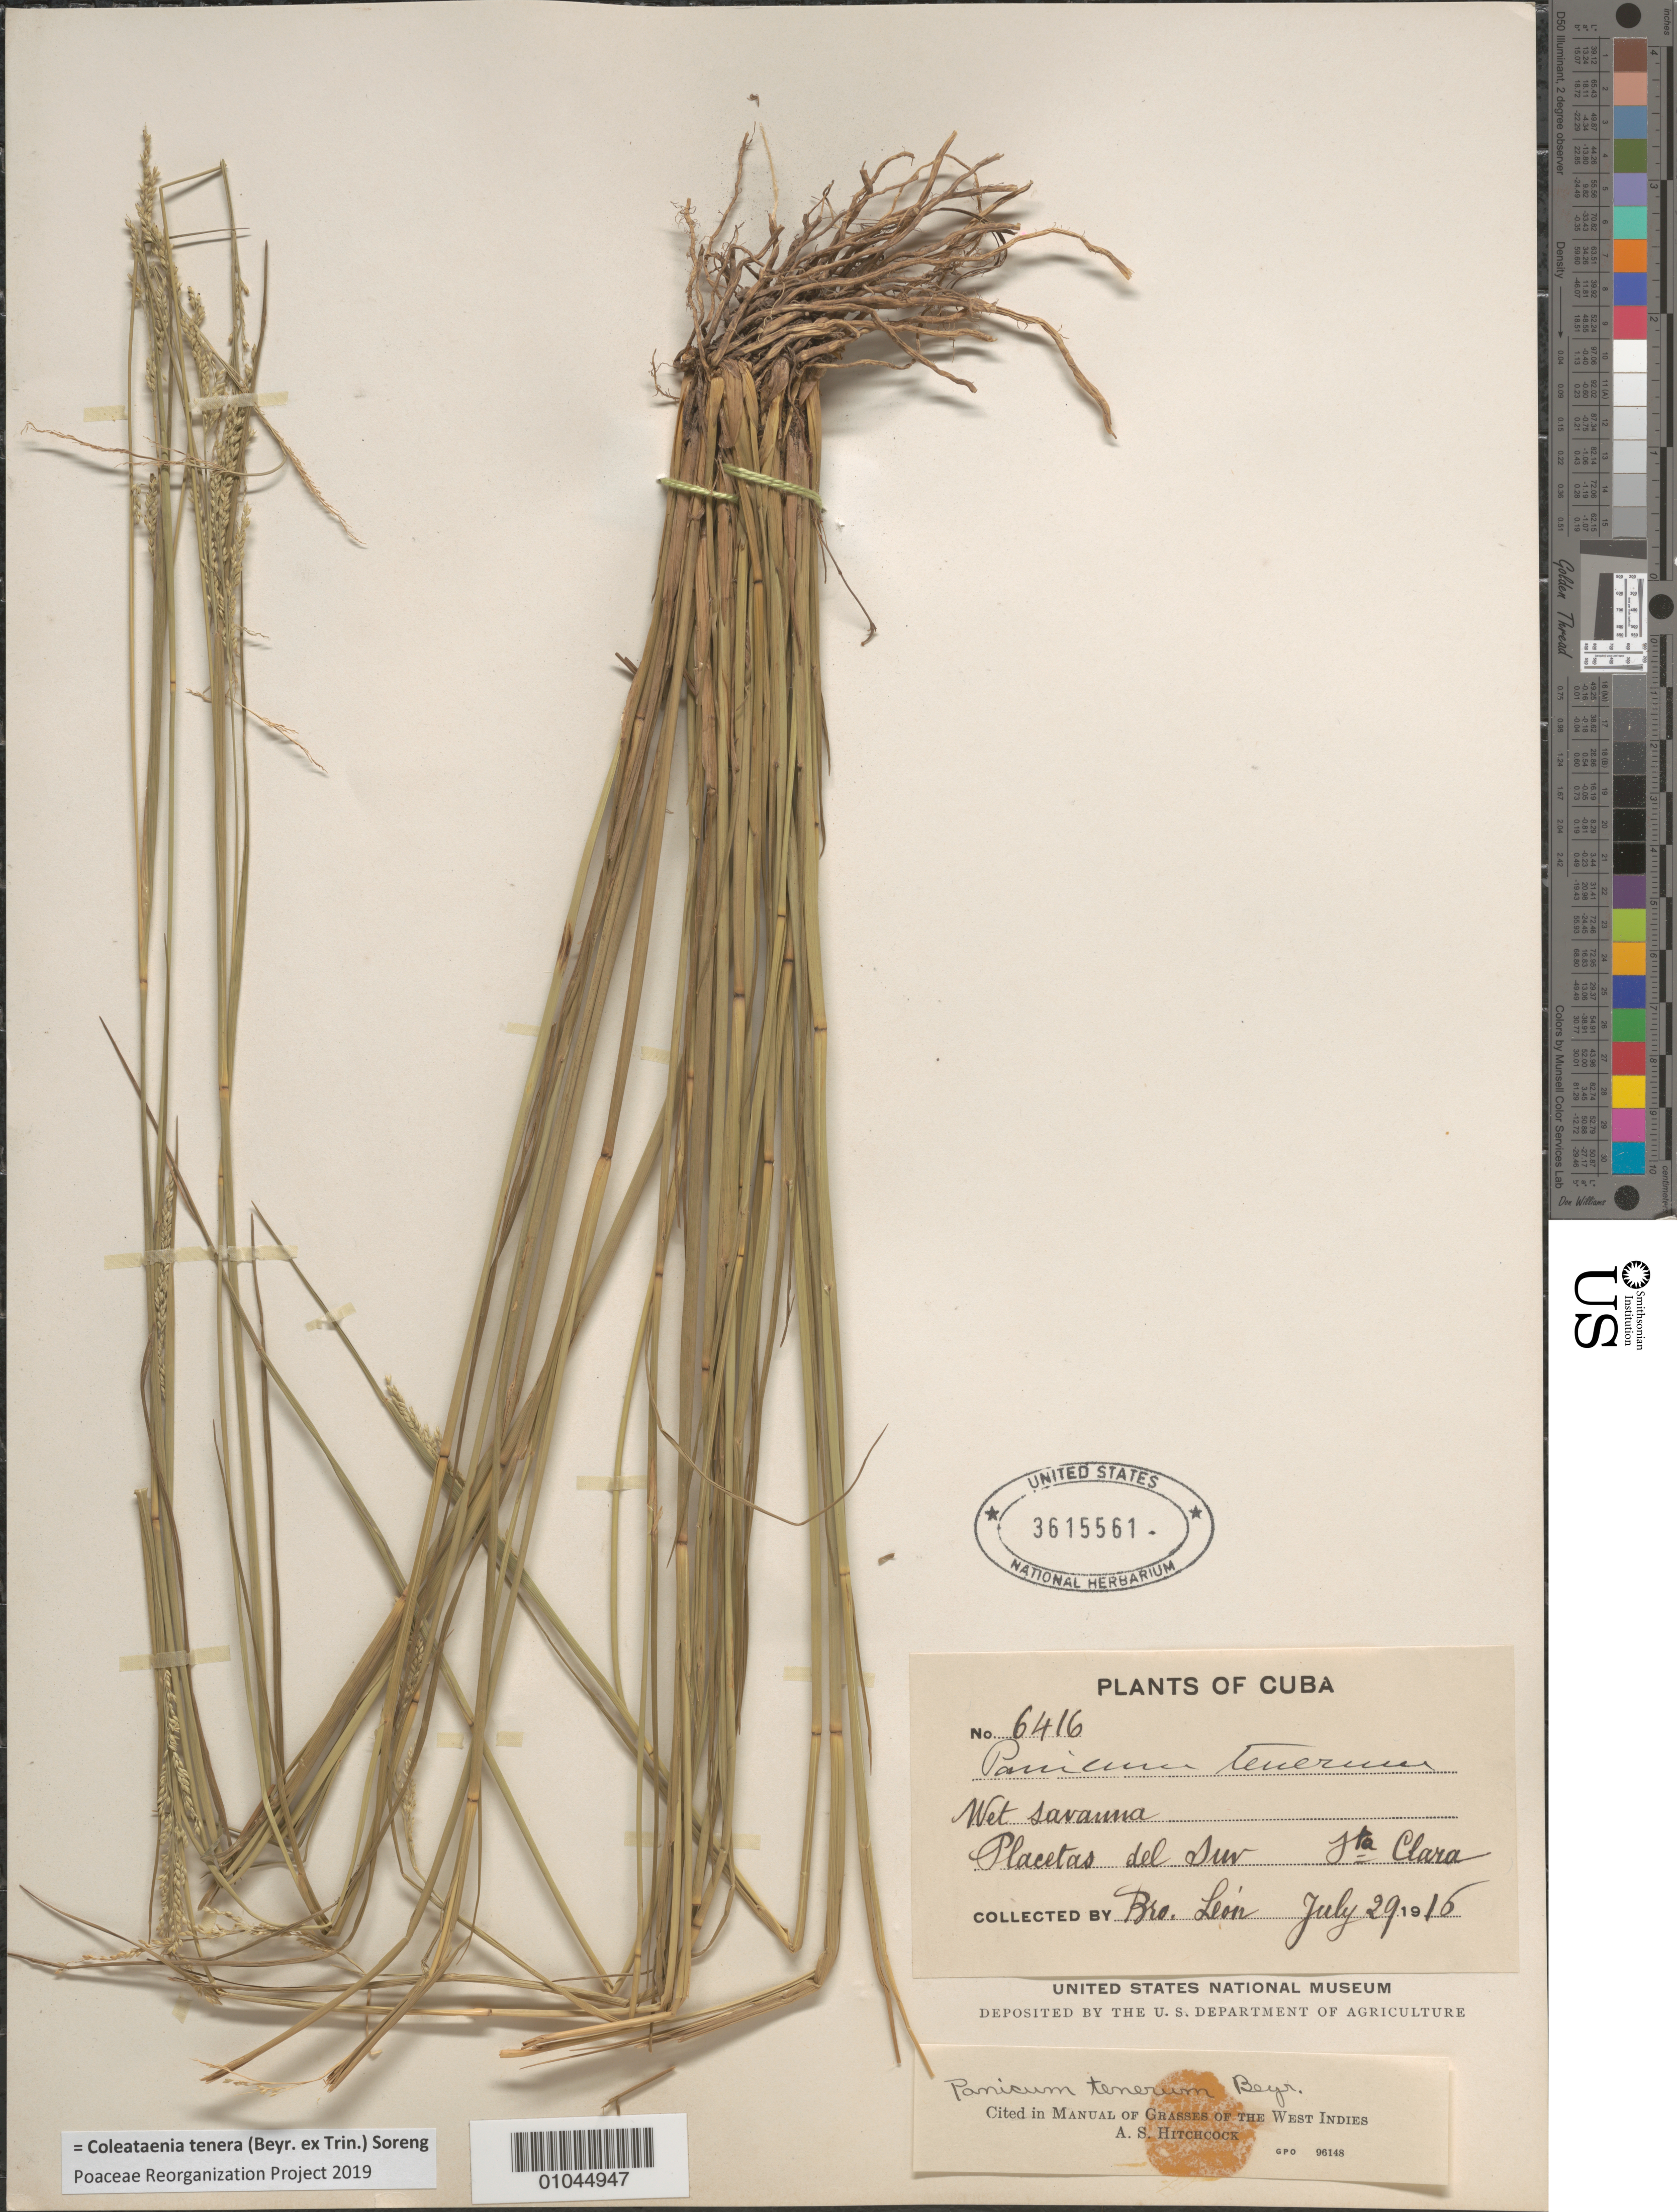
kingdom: Plantae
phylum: Tracheophyta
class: Liliopsida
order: Poales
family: Poaceae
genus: Panicum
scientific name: Panicum tenerum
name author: Beyrich ex Trin.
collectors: Bro. León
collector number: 6416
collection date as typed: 29 Jul 1916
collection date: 1916-07-29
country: Cuba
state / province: Villa Clara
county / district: Santa Clara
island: Cuba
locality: Placetas del Sur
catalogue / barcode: US 3615561